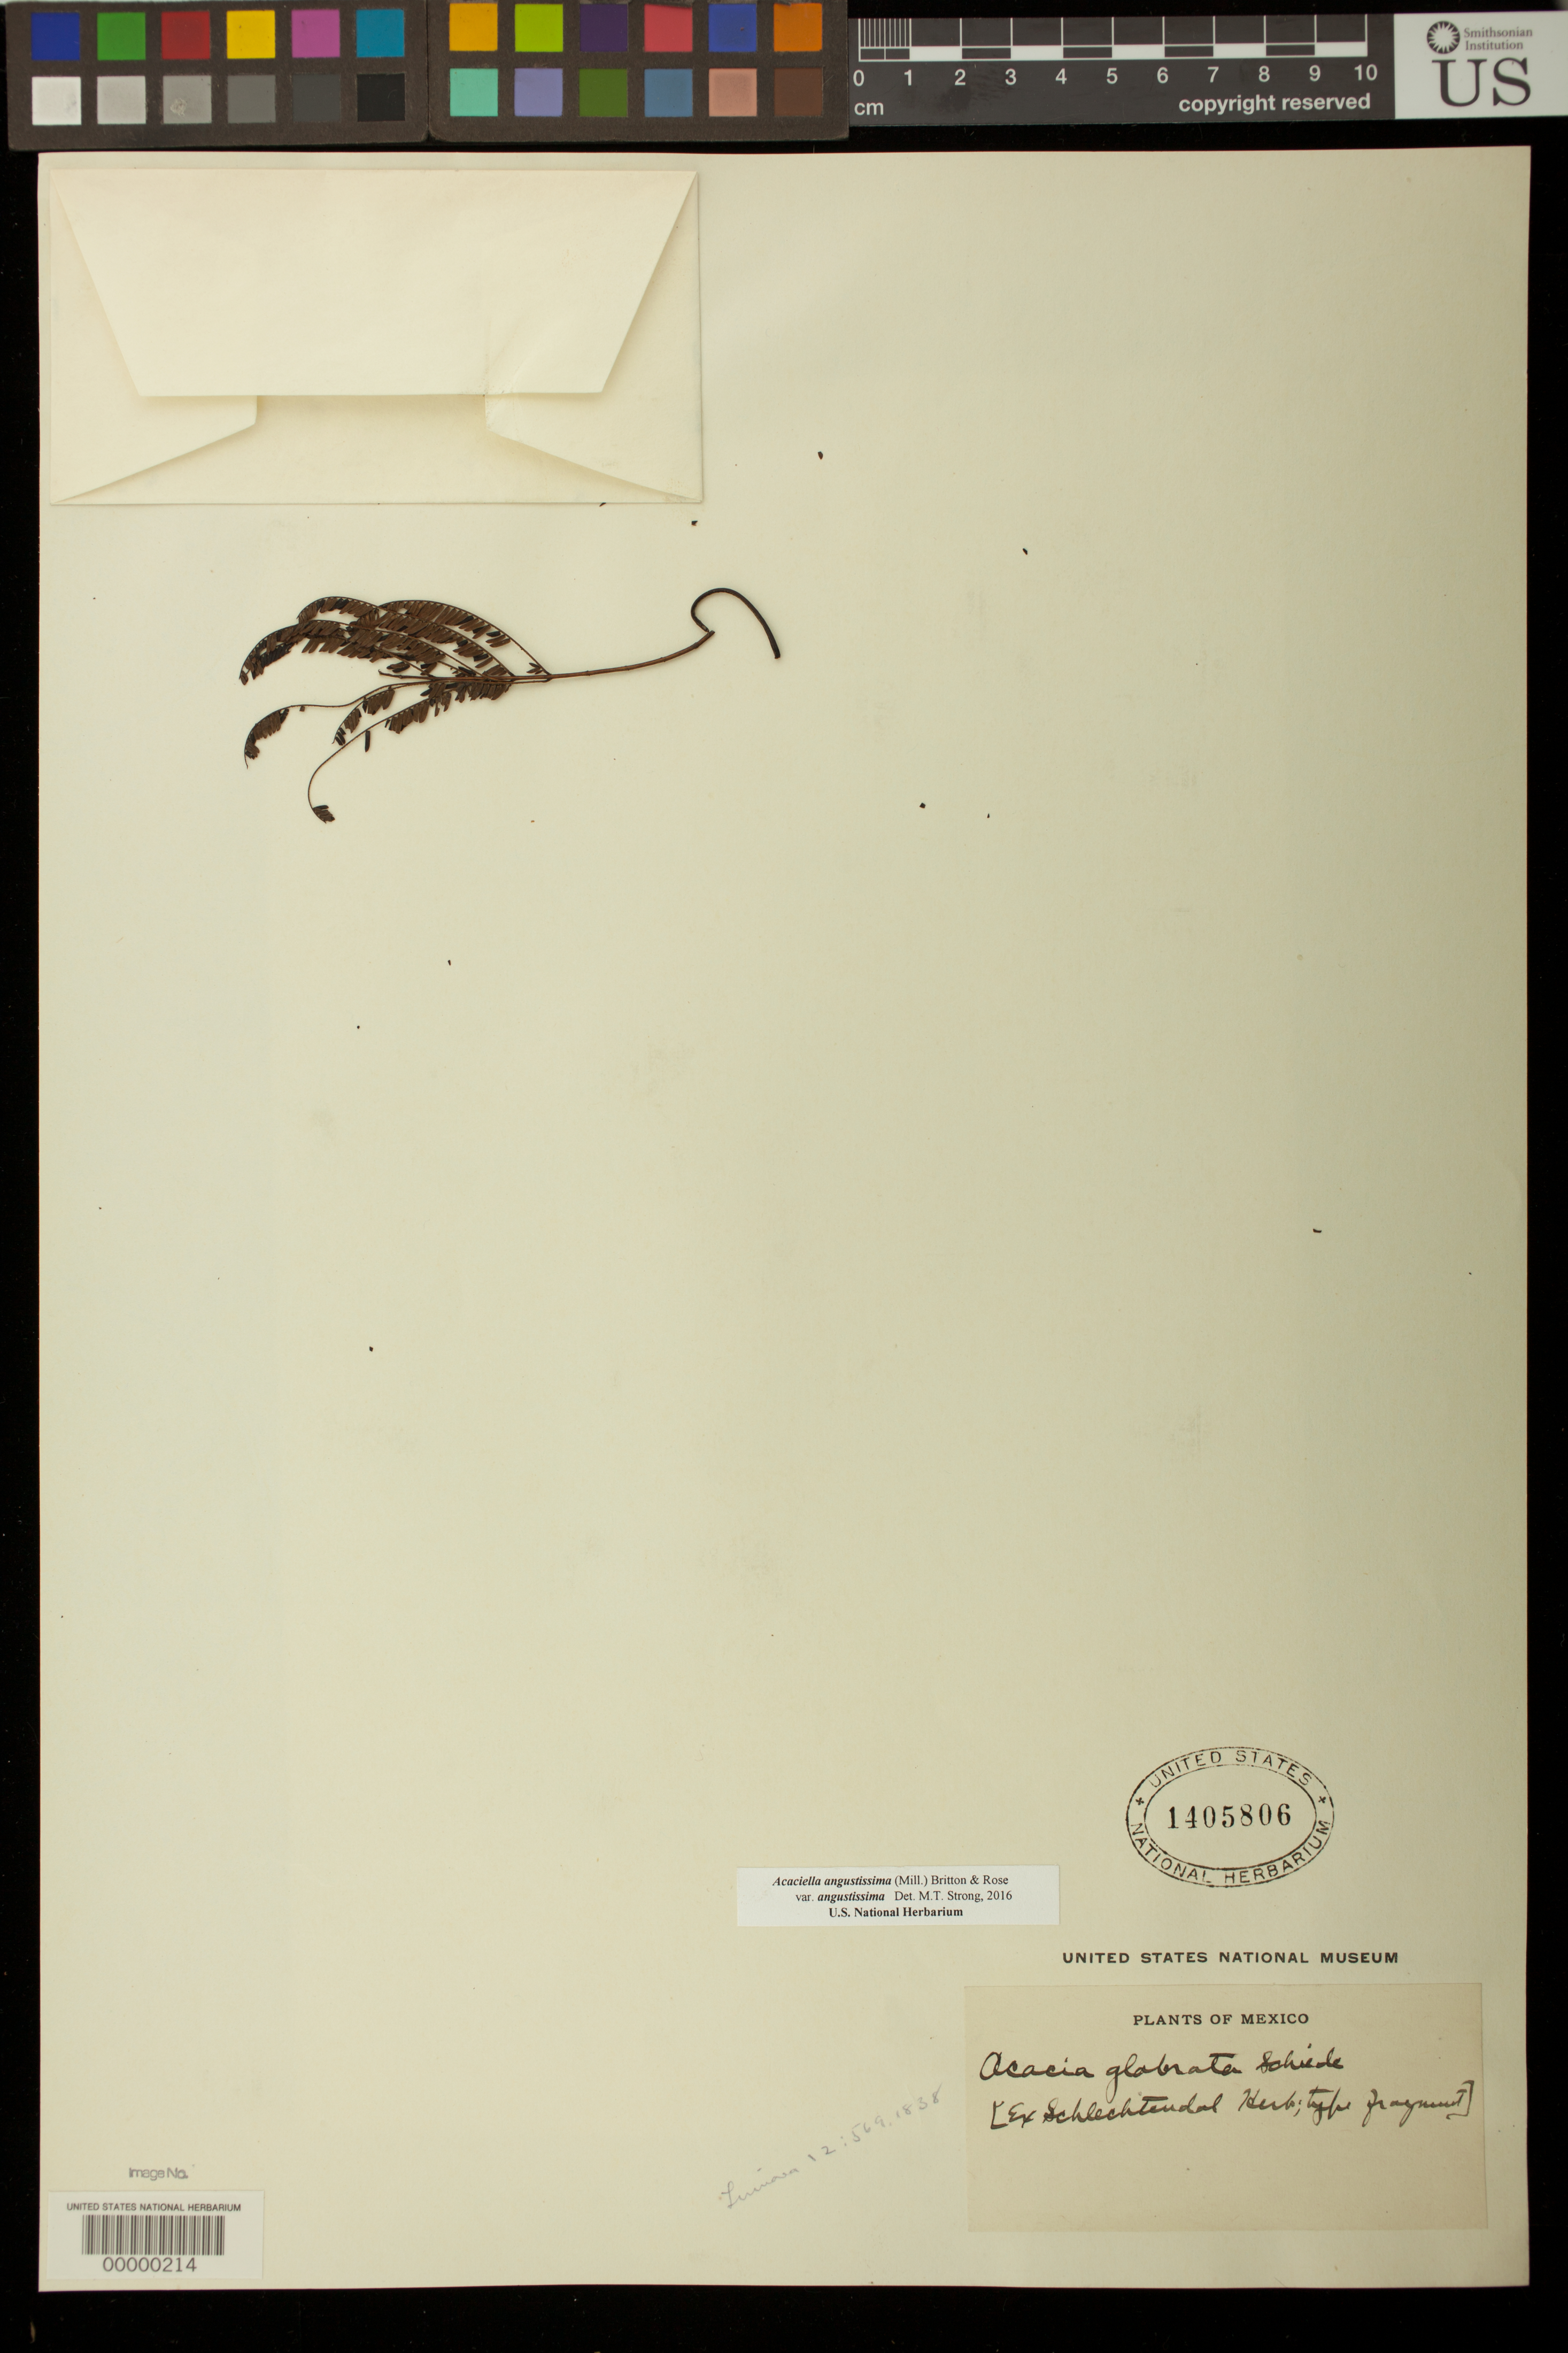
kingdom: Plantae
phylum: Tracheophyta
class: Magnoliopsida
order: Fabales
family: Fabaceae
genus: Acacia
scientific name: Acacia glabrata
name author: Schltdl.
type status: Type Collection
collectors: C. J. W. Schiede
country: Mexico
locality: E of Monserrat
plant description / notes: Fragmentary material of type specimen ex herb. Schlechtendal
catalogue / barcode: US 1405806